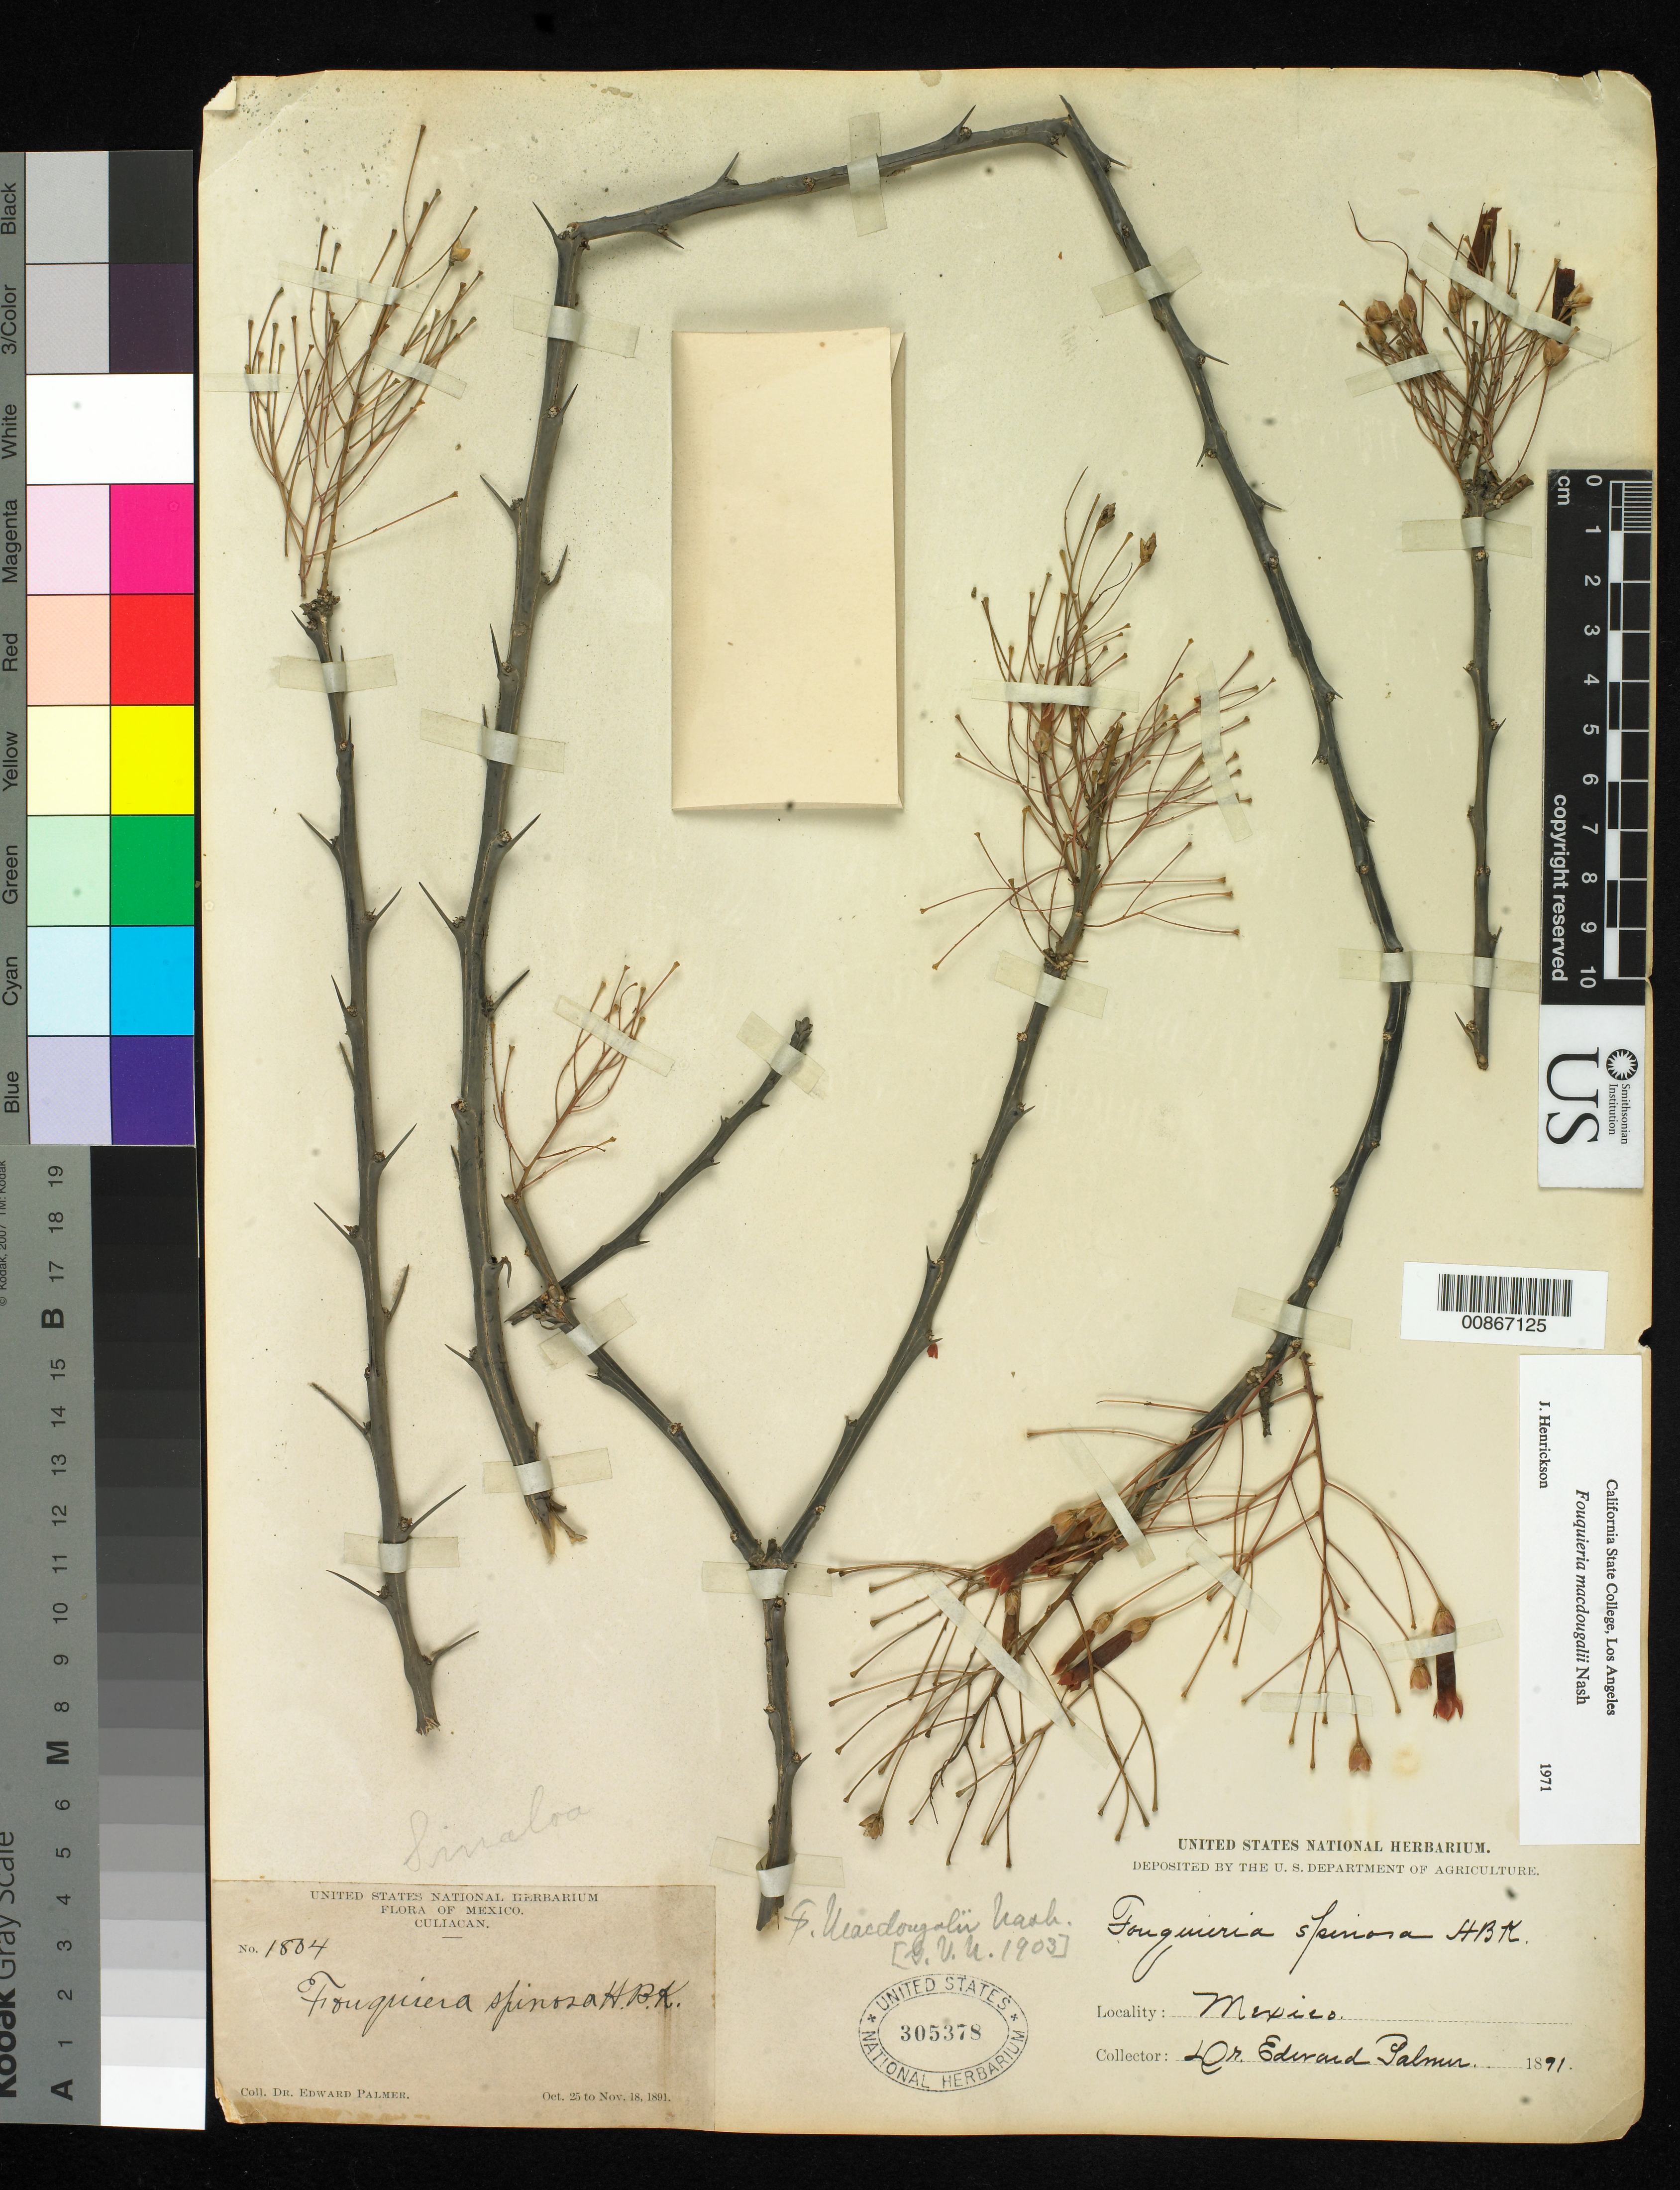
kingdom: Plantae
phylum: Tracheophyta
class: Magnoliopsida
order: Ericales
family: Fouquieriaceae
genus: Fouquieria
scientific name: Fouquieria macdougalii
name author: Nash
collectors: E. Palmer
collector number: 1804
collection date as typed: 25 Oct 1891 to 18 Nov 1891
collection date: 1891-10-25/1891-11-18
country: Mexico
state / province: Sinaloa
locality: Culiacan, Sinaloa.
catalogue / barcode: US 305378